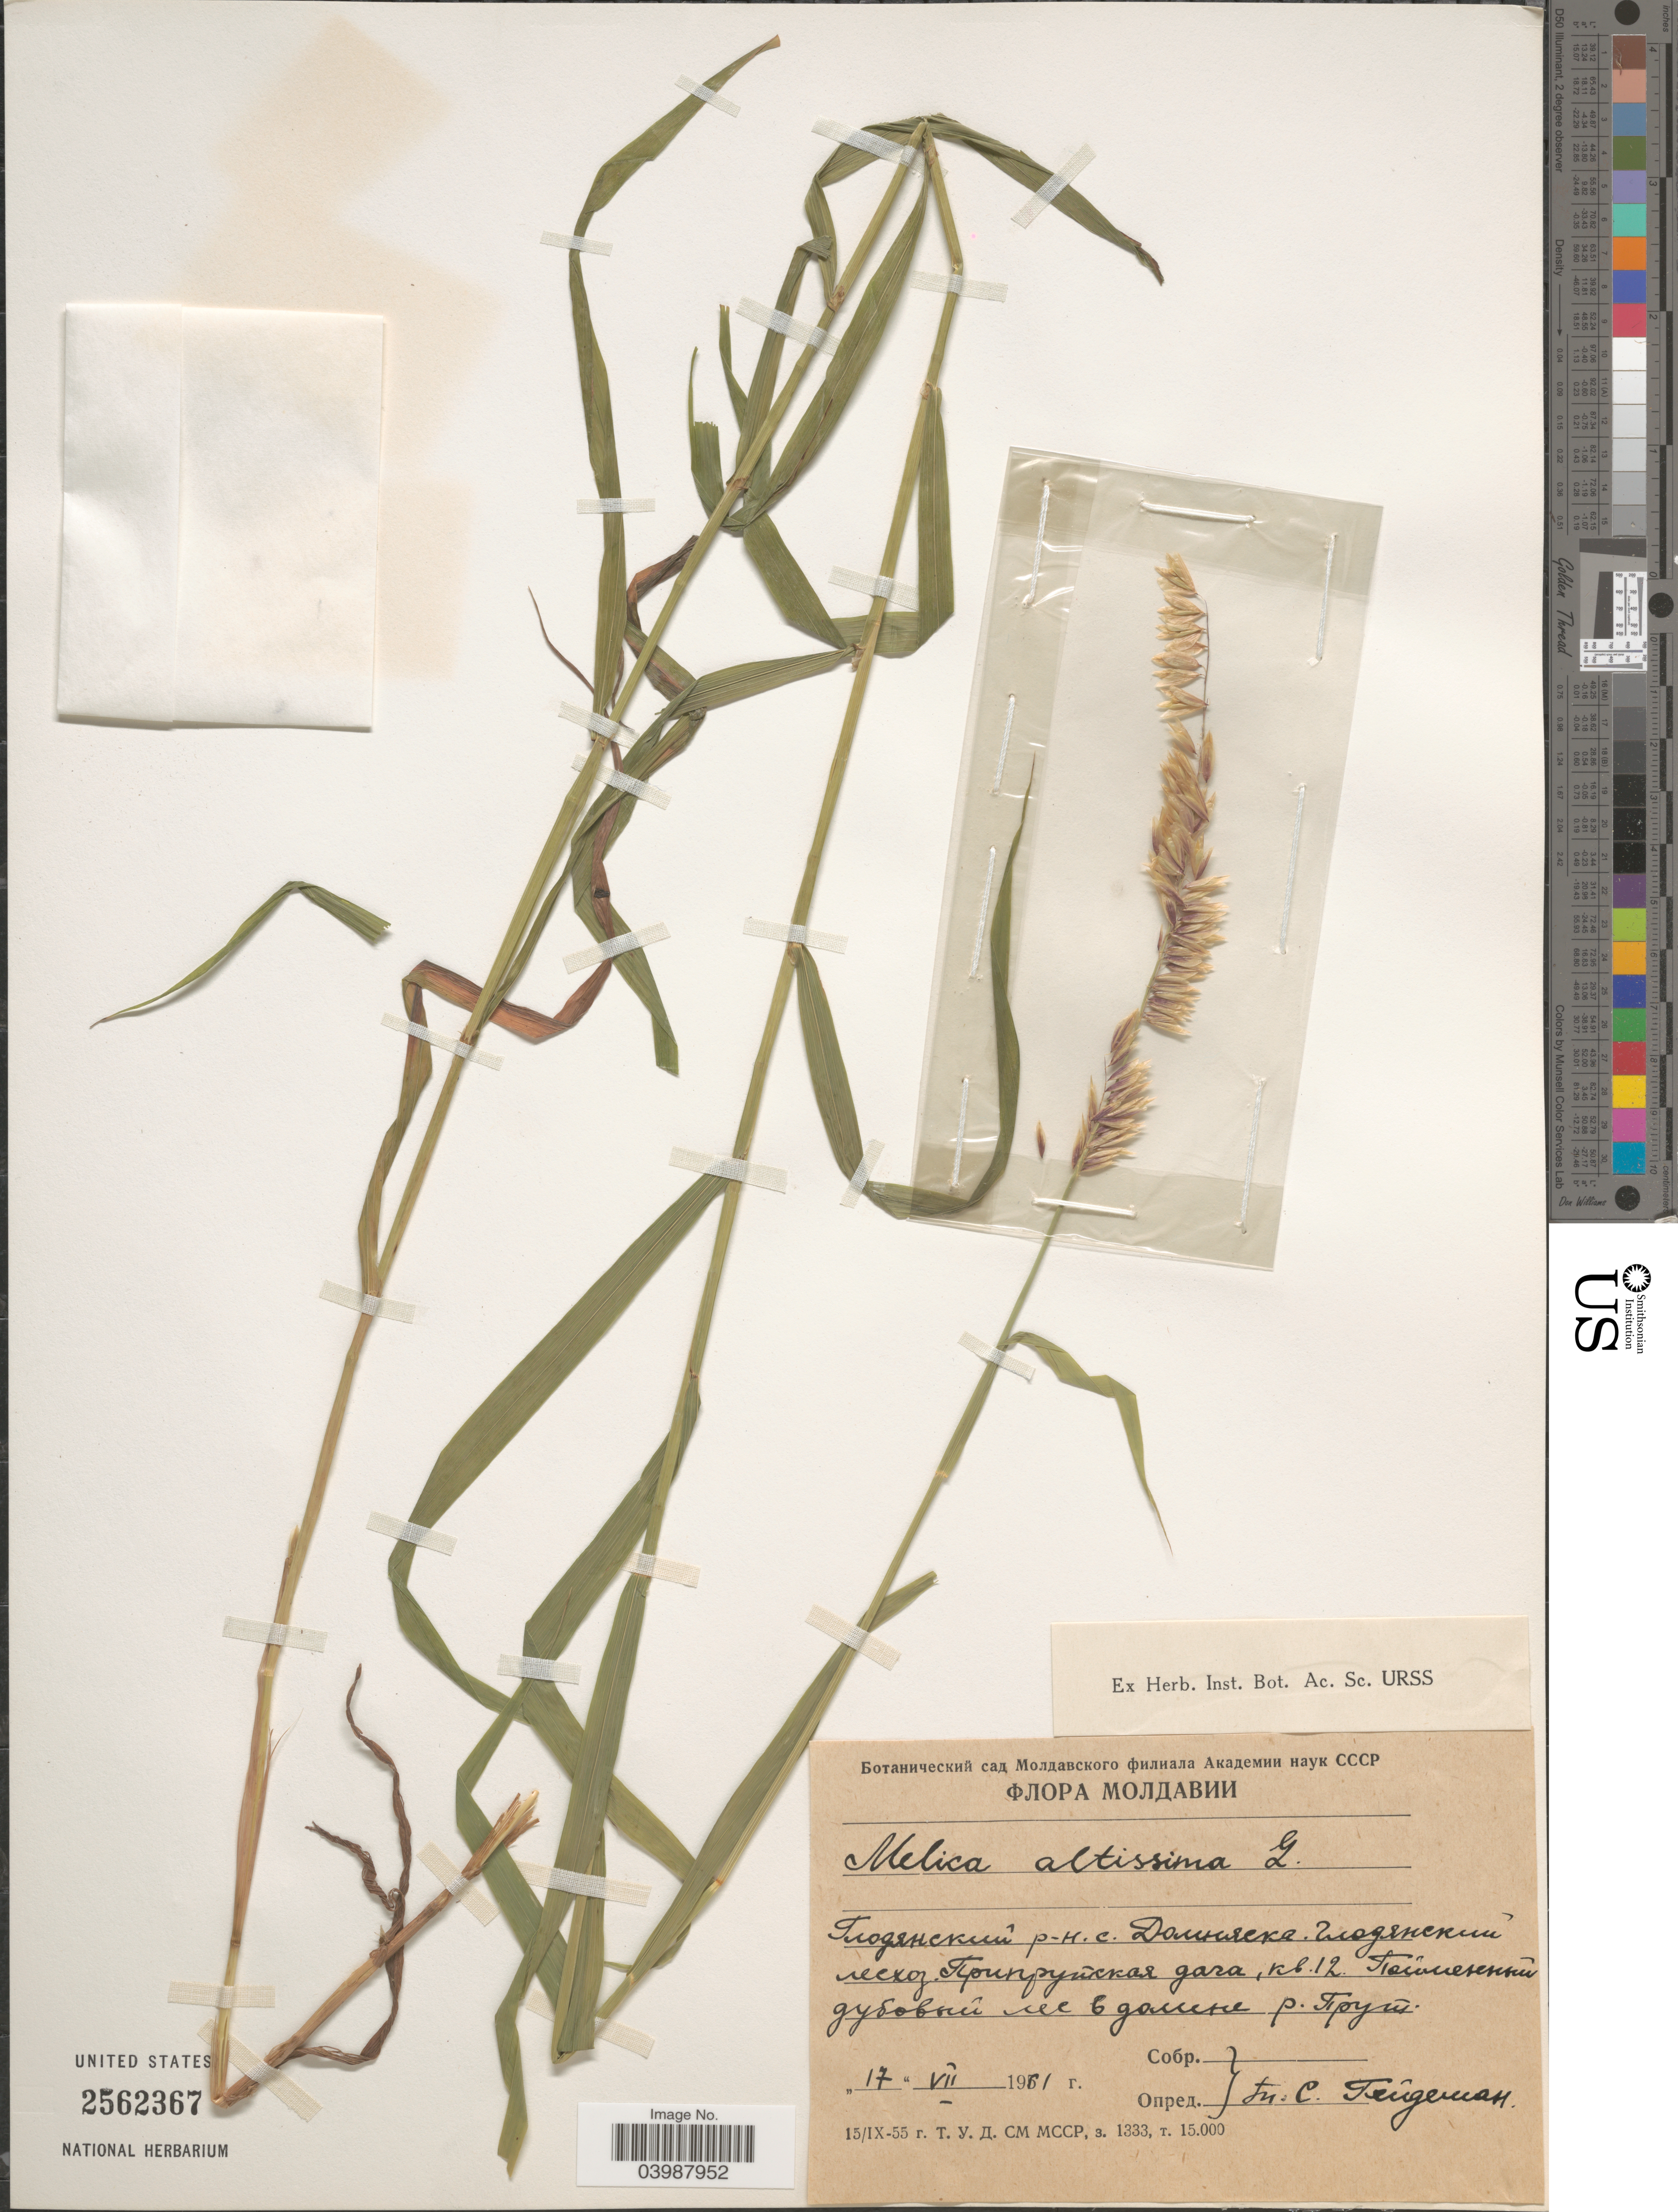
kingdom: Plantae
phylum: Tracheophyta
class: Liliopsida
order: Poales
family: Poaceae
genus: Melica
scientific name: Melica altissima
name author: L.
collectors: T. Geideman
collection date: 1911-07-17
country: Moldova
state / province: Glodeni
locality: Valley of river Prut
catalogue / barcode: US 2562367